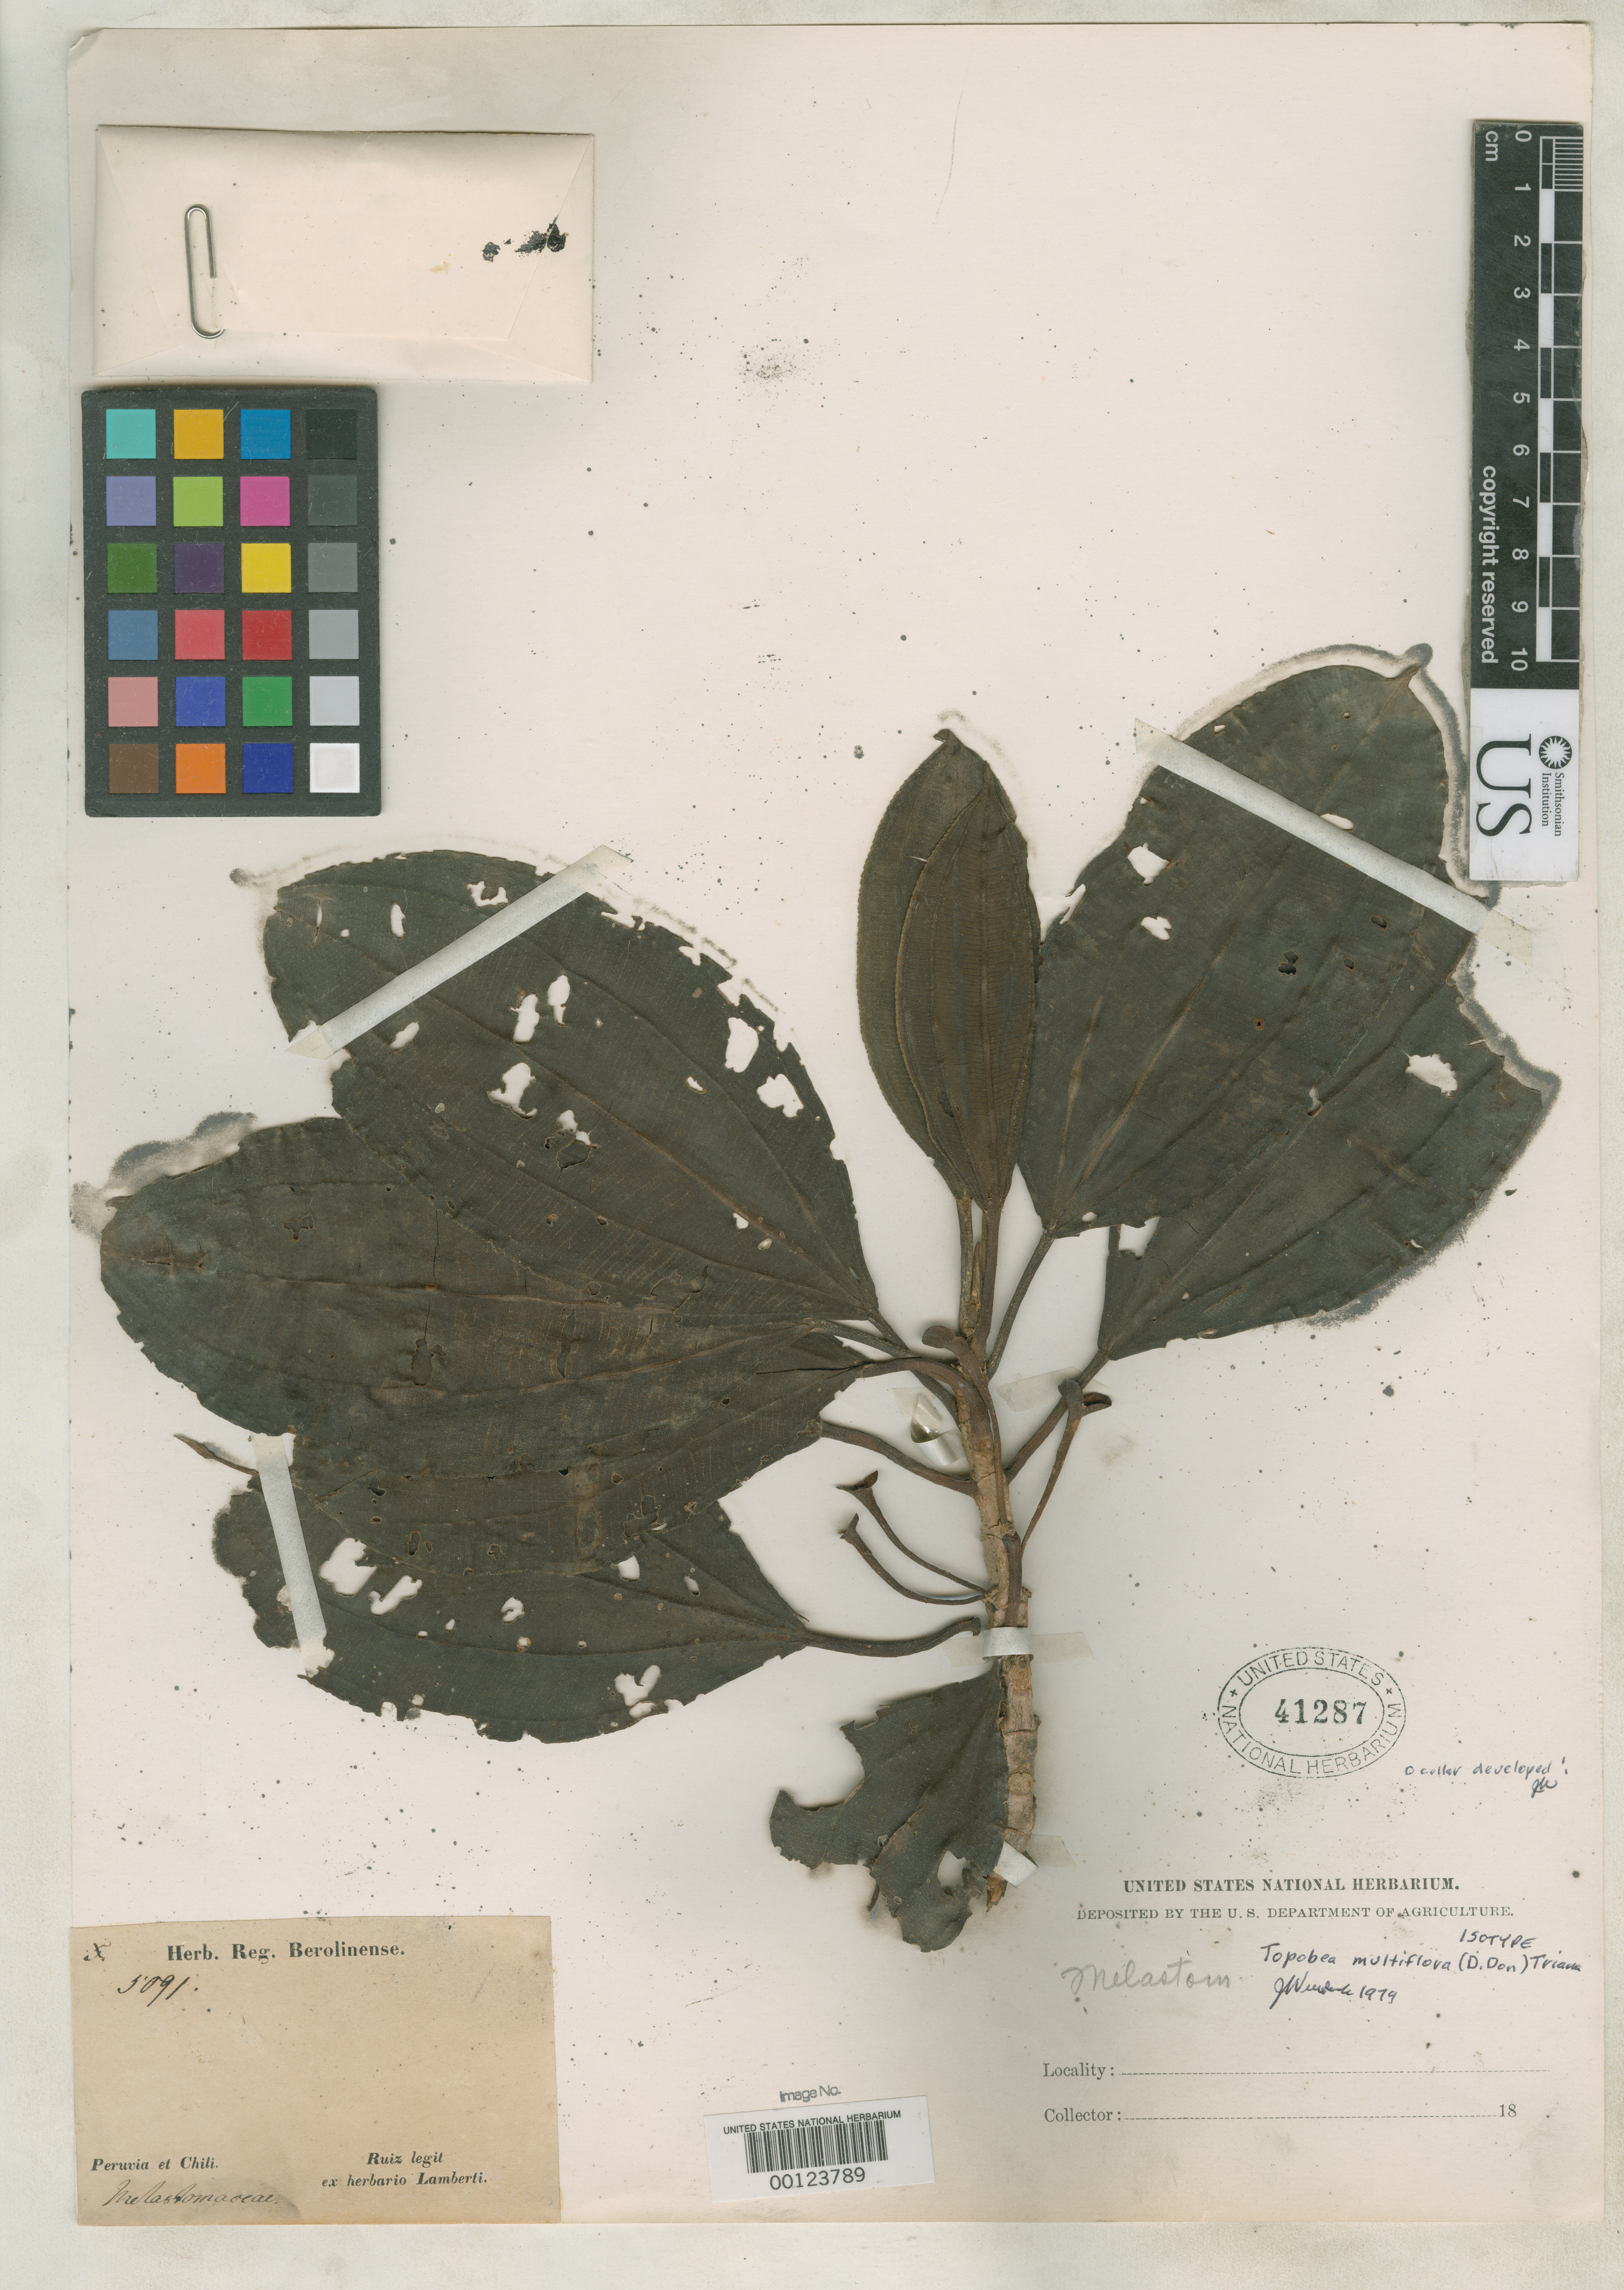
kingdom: Plantae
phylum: Tracheophyta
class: Magnoliopsida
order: Myrtales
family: Melastomataceae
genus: Blakea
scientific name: Blakea multiflora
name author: D. Don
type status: Isotype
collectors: H. Ruiz López & J. A. Pavón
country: Peru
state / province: San Martín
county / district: Mariscal Cáceres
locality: Rio Huallaga, margen Derecha del; Balsa Probana; dtto. Tocache Nuevo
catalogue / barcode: US 41287